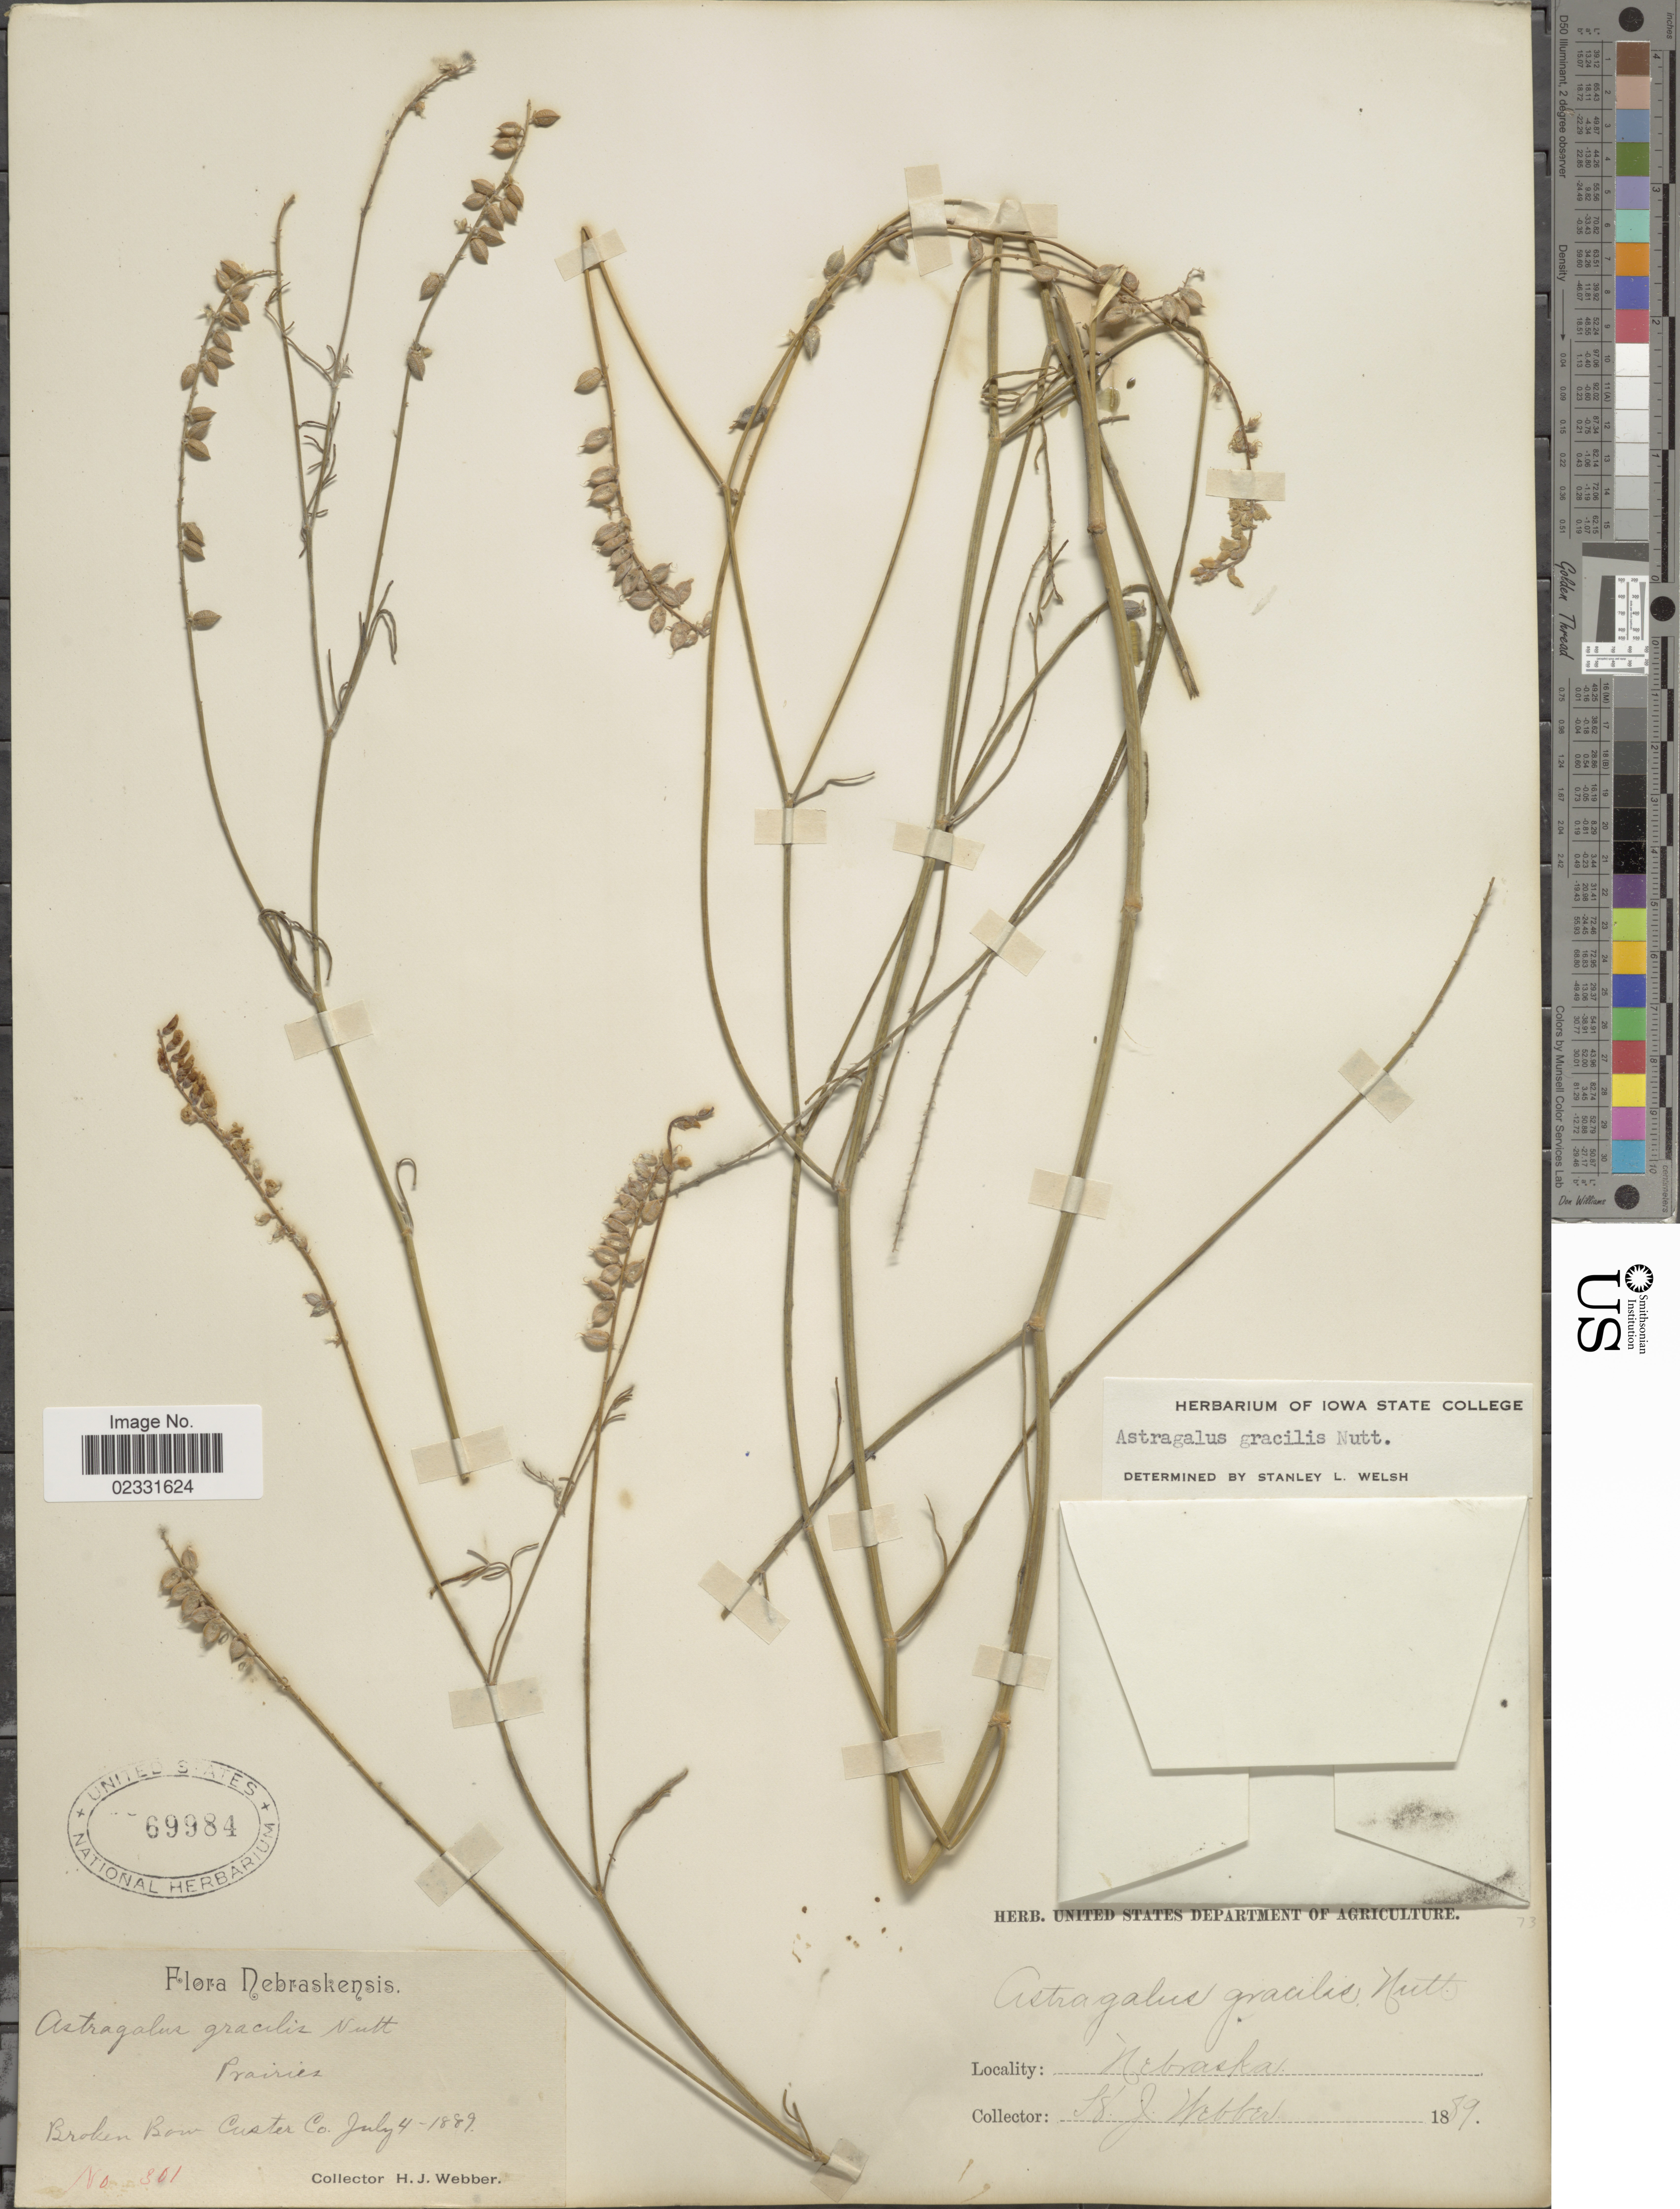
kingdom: Plantae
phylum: Tracheophyta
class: Magnoliopsida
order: Fabales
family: Fabaceae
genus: Astragalus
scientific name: Astragalus gracilis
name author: Nutt.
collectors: H. Webber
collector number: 301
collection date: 1889-07-04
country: United States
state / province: Nebraska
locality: Broken Bow Custer Co.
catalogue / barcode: US 69984